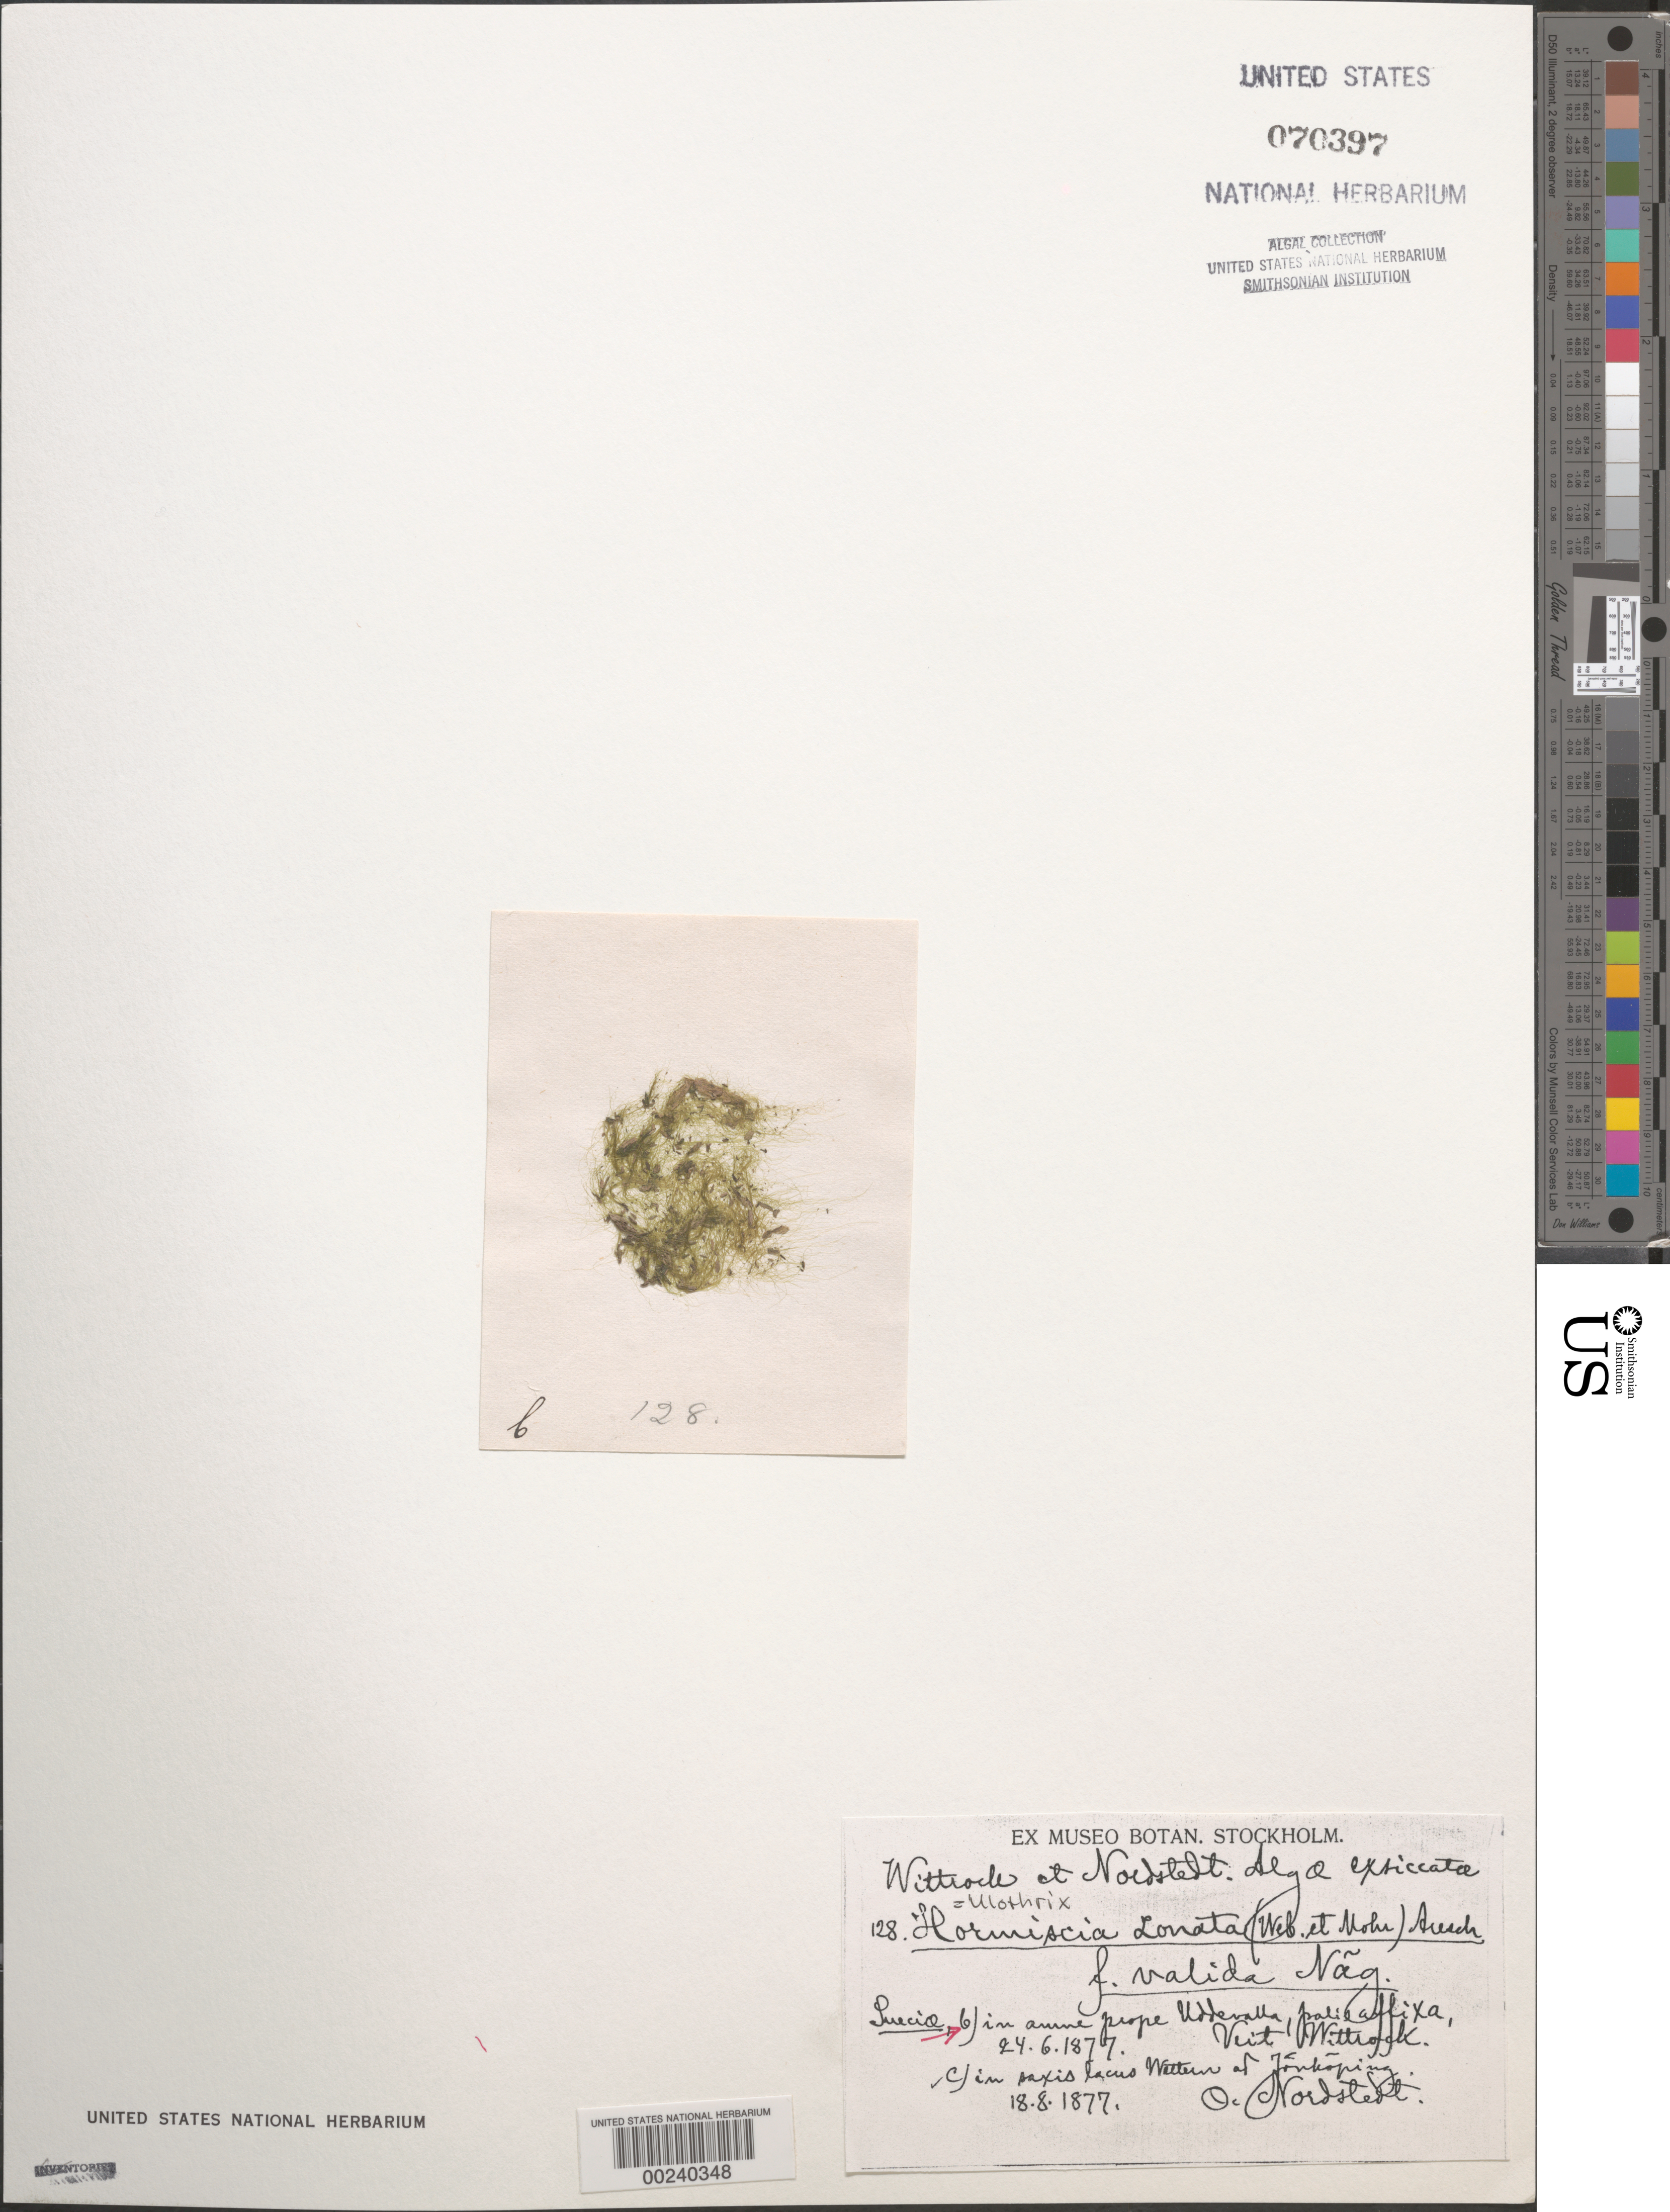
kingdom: Plantae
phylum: Chlorophyta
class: Ulvophyceae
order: Ulotrichales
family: Ulotrichaceae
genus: Ulothrix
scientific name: Ulothrix zonata f. valida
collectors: V. B. Wittrock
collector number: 128b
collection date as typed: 24 Jun 1877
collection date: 1877-06-24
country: Sweden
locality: Near uddevalla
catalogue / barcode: US 70397